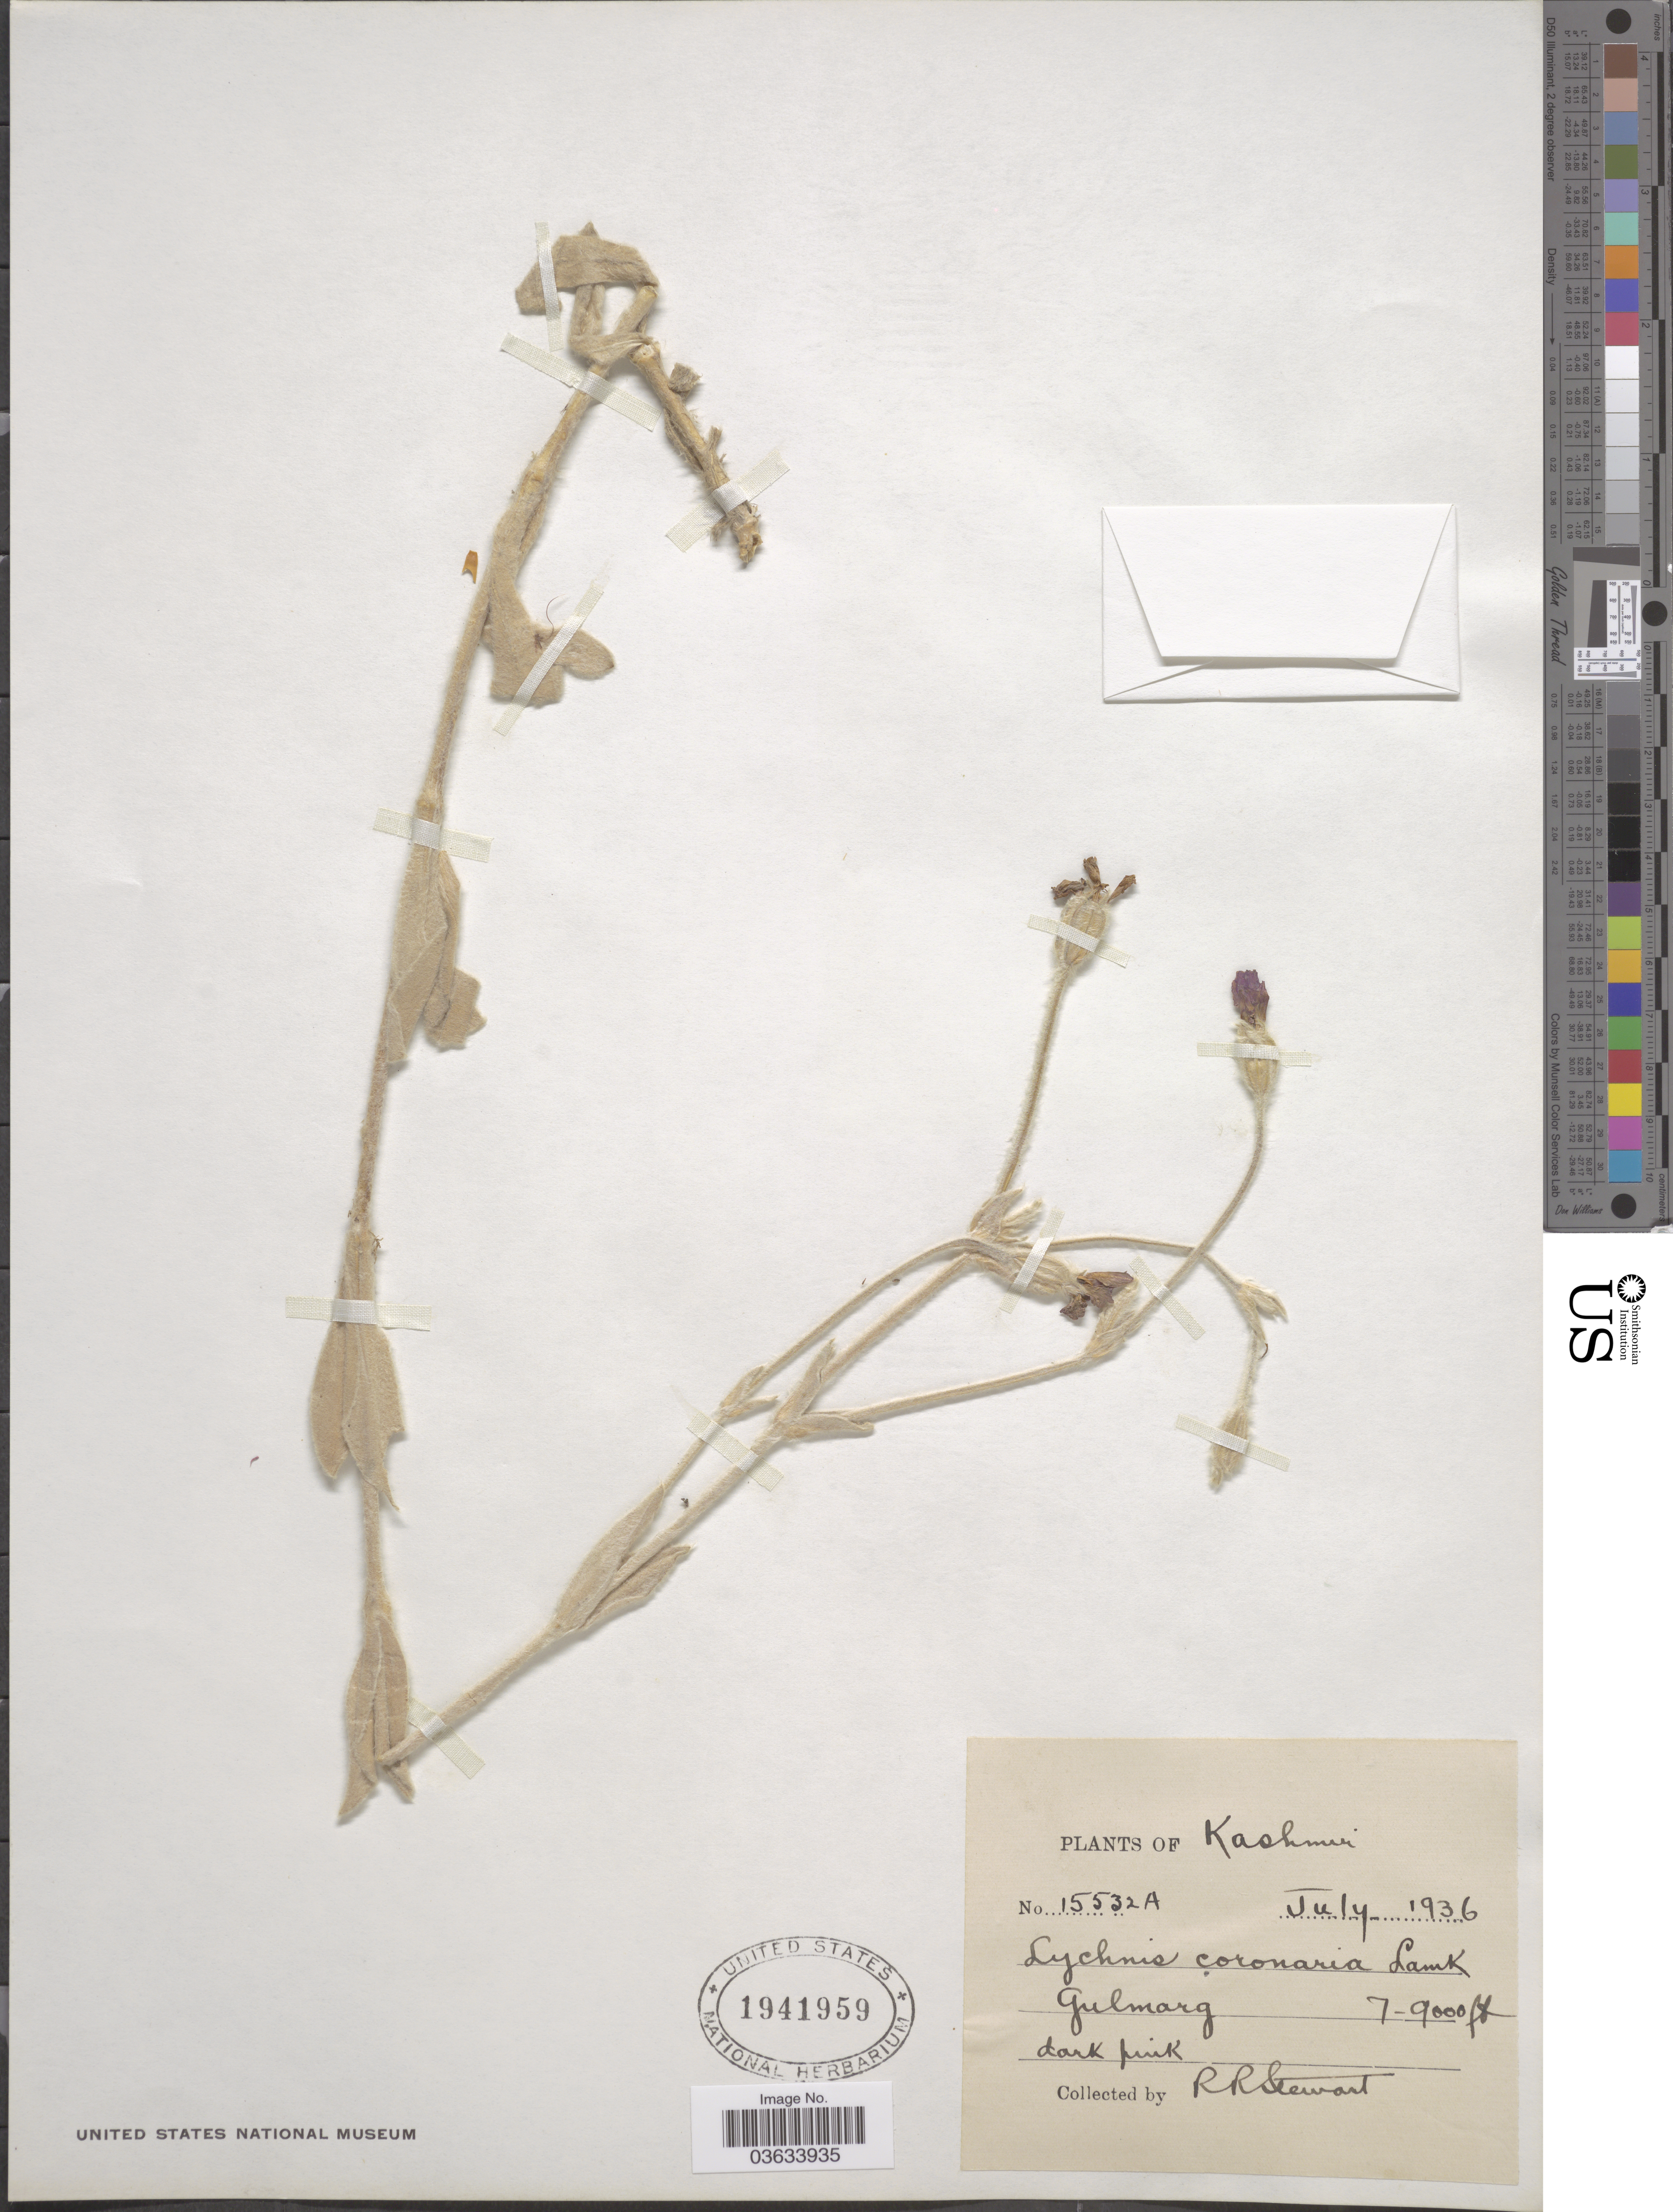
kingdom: Plantae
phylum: Tracheophyta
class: Magnoliopsida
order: Caryophyllales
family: Caryophyllaceae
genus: Silene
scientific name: Silene coronaria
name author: (L.) Clairv.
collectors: R. Stewart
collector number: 15532A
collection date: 1936-07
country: India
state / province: Jammu and Kashmir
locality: Kashmir. Gulmarg.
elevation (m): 2134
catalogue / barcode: US 1941959